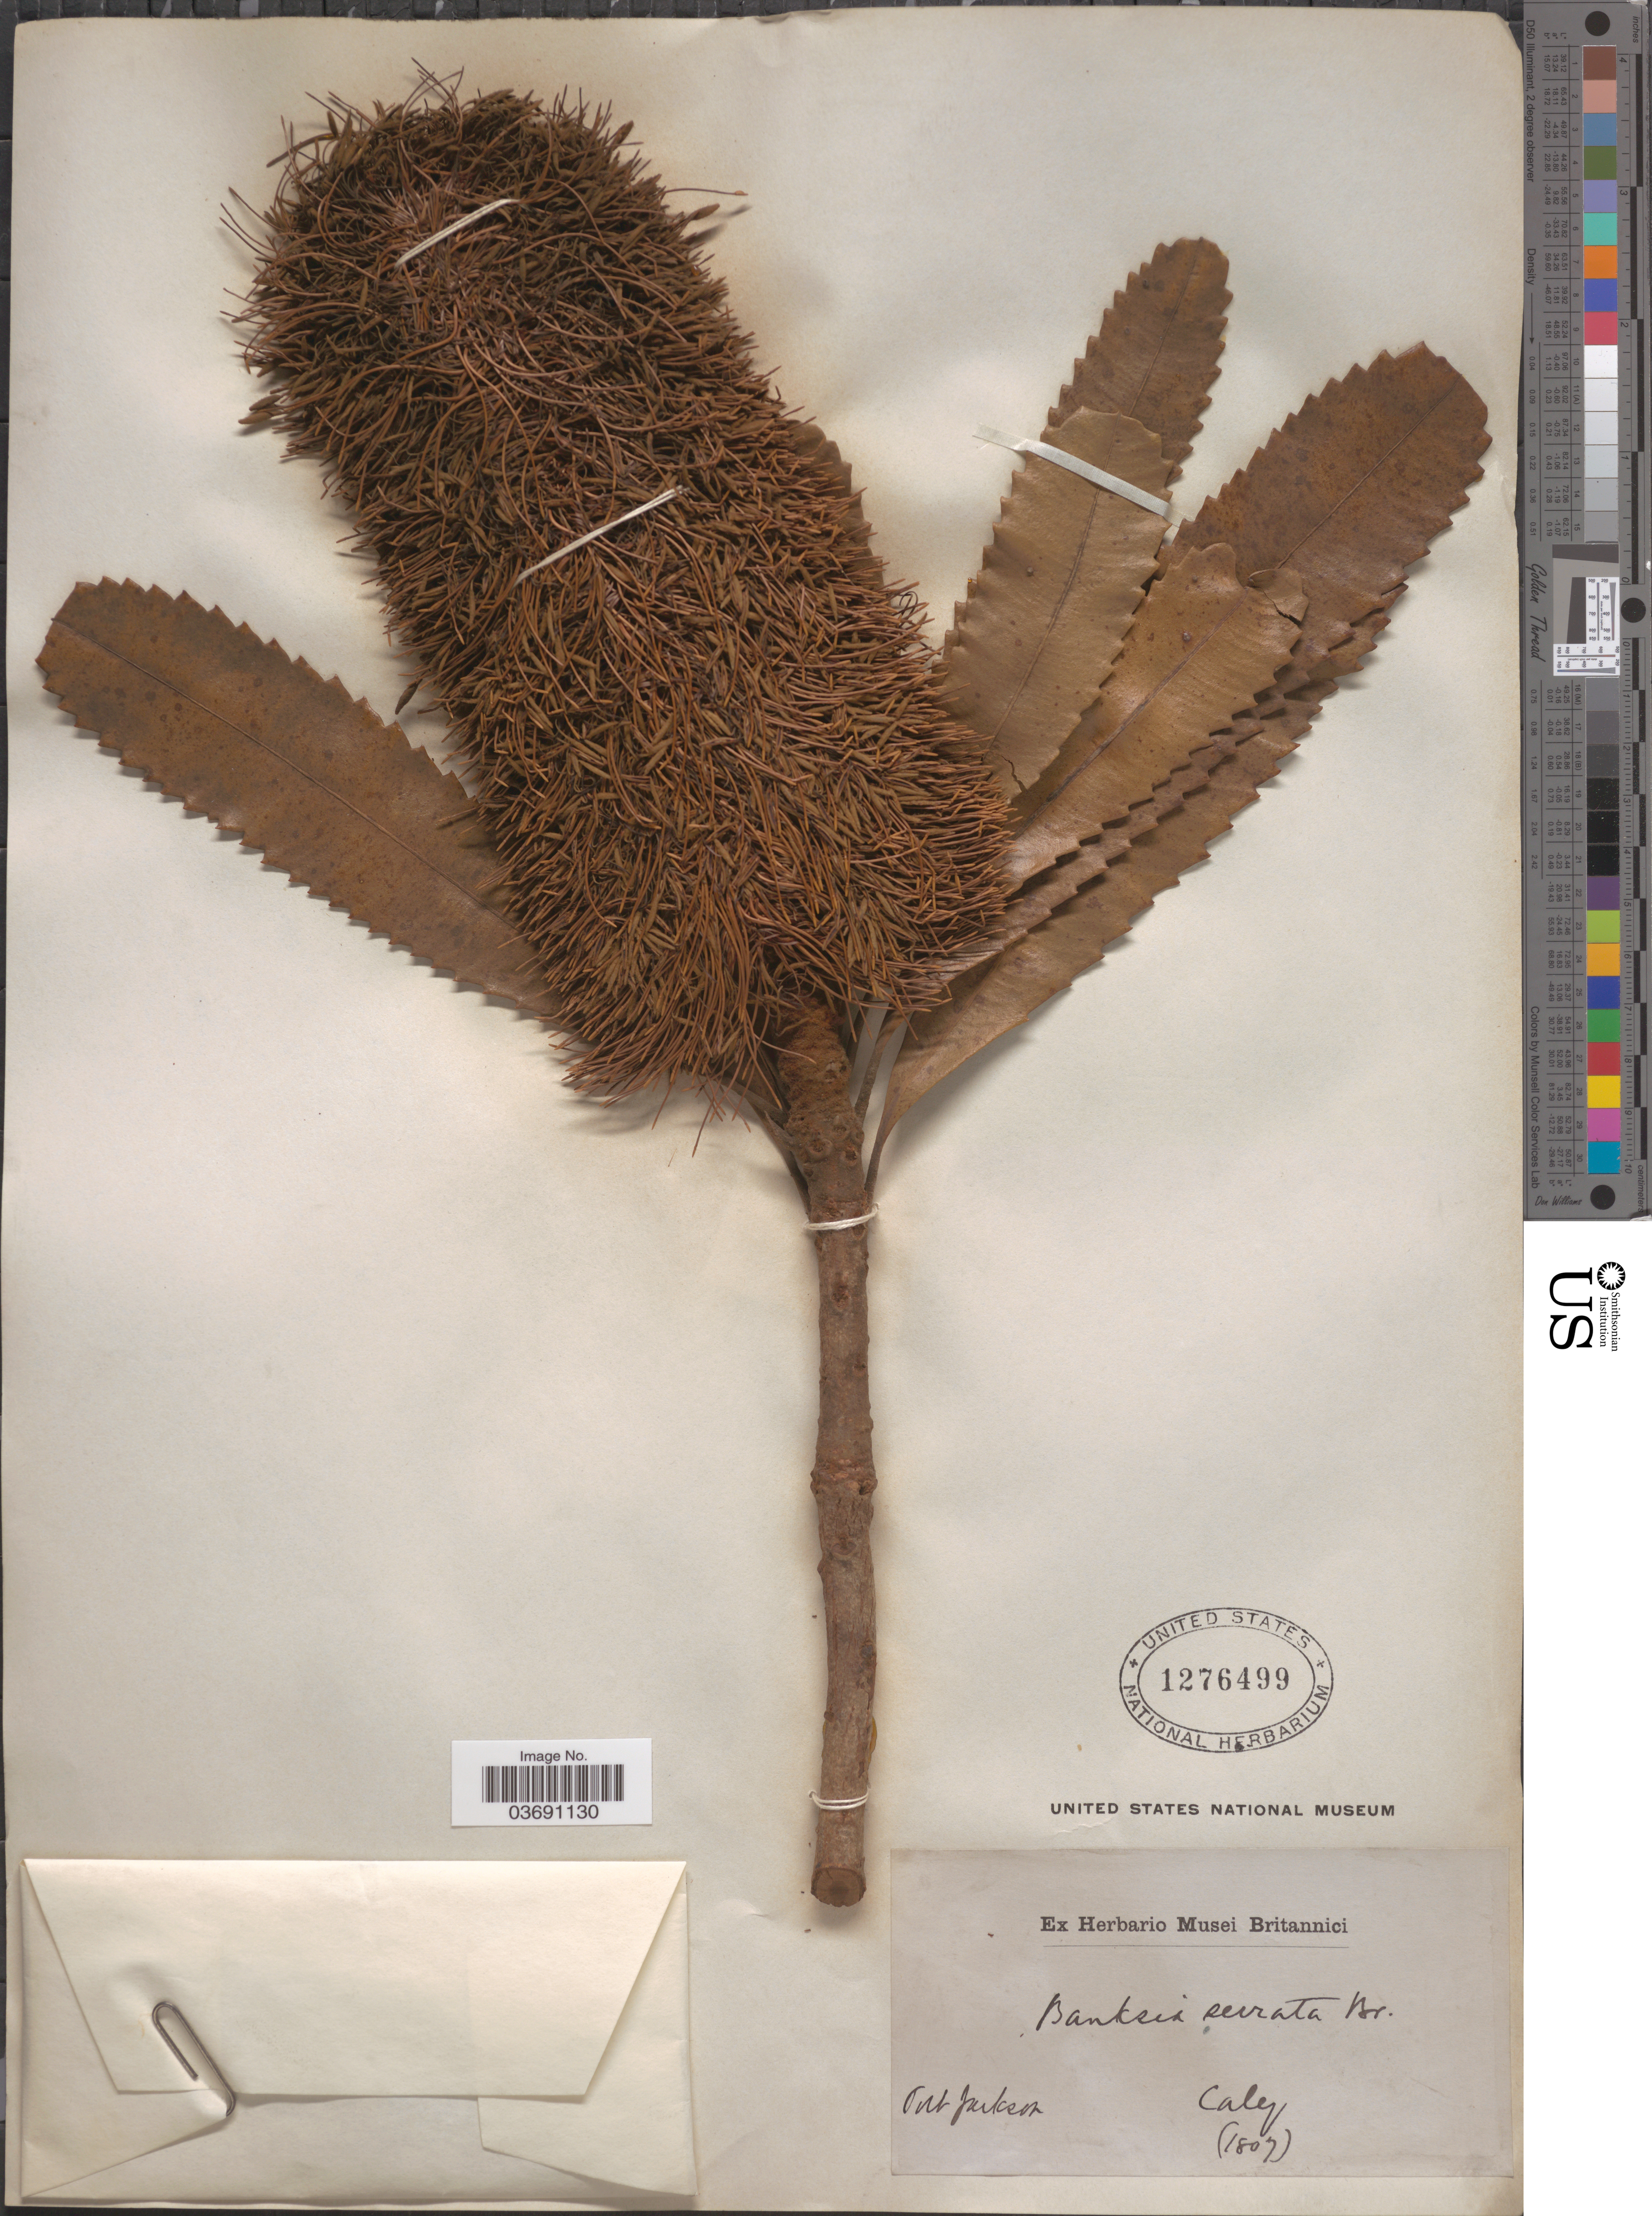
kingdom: Plantae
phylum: Tracheophyta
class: Magnoliopsida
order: Proteales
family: Proteaceae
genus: Banksia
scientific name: Banksia serrata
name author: L. f.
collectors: -. Caly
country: Australia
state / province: New South Wales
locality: Port Jackson.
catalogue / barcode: US 1276499